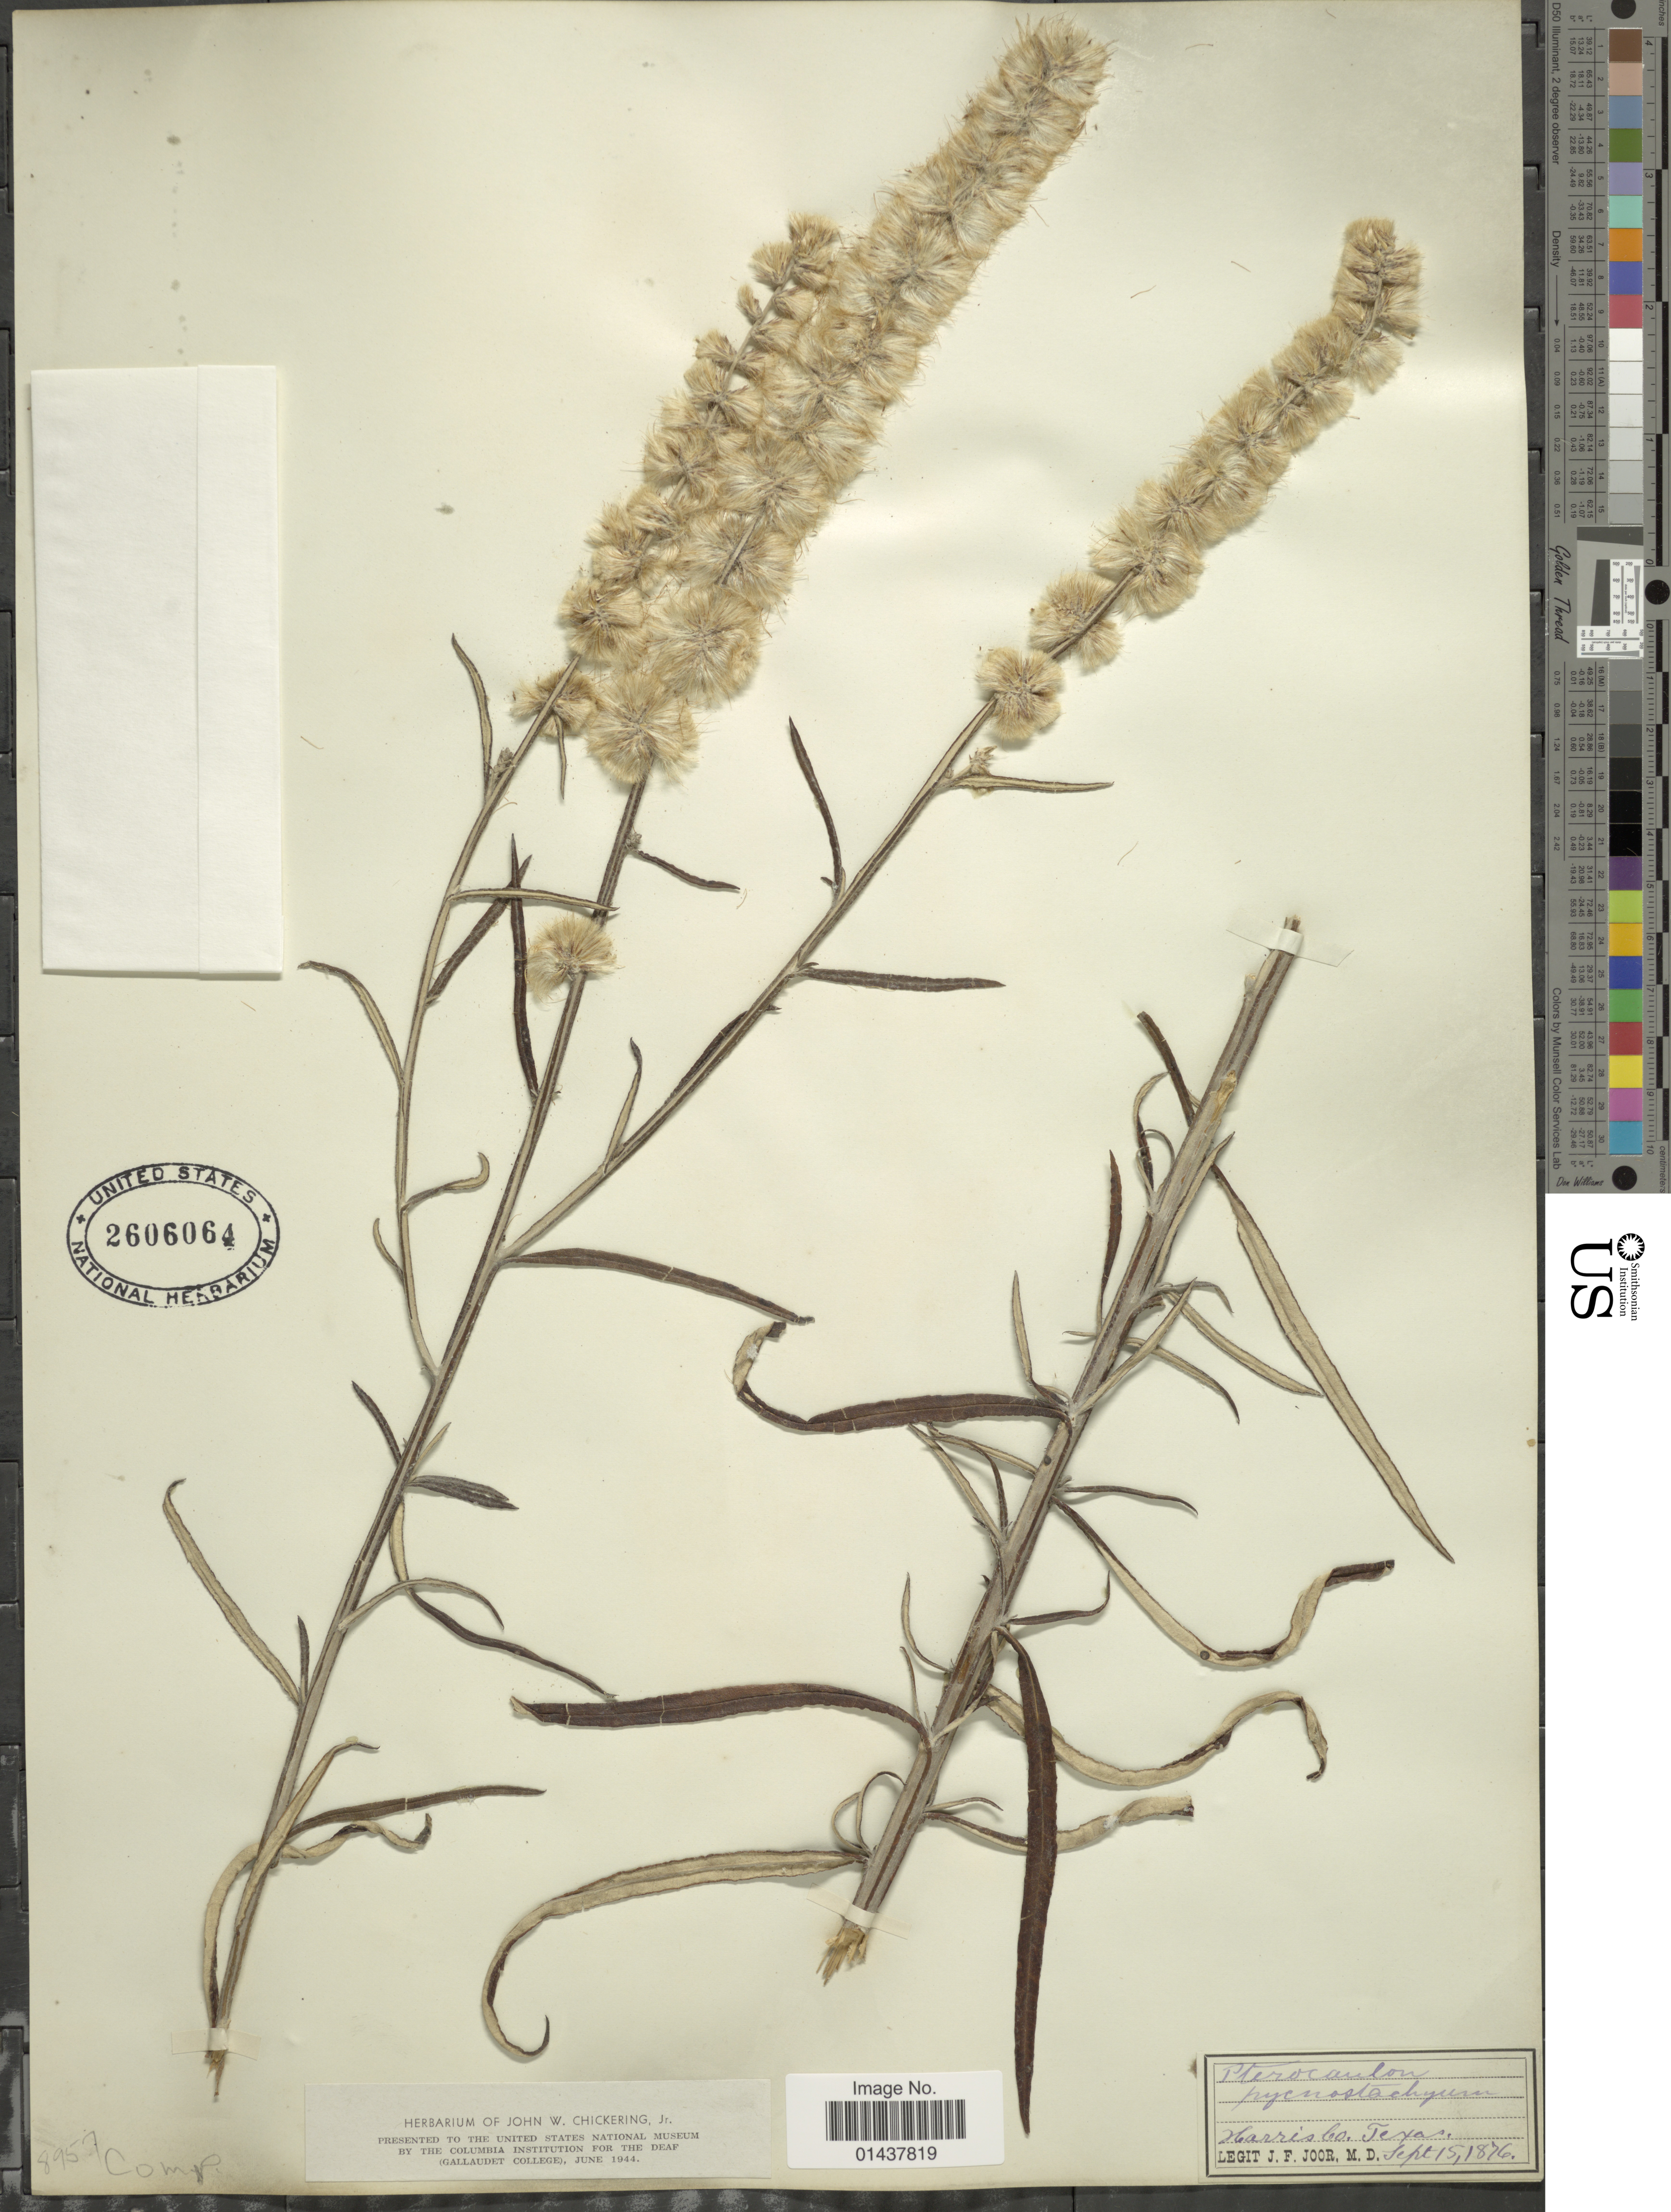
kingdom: Plantae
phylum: Tracheophyta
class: Magnoliopsida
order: Asterales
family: Asteraceae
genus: Pterocaulon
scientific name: Pterocaulon pycnostachyum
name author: (Michx.) Elliott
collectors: J. F. Joor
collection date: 1876-09-15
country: United States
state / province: Texas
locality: Harris Co.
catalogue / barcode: US 2606064